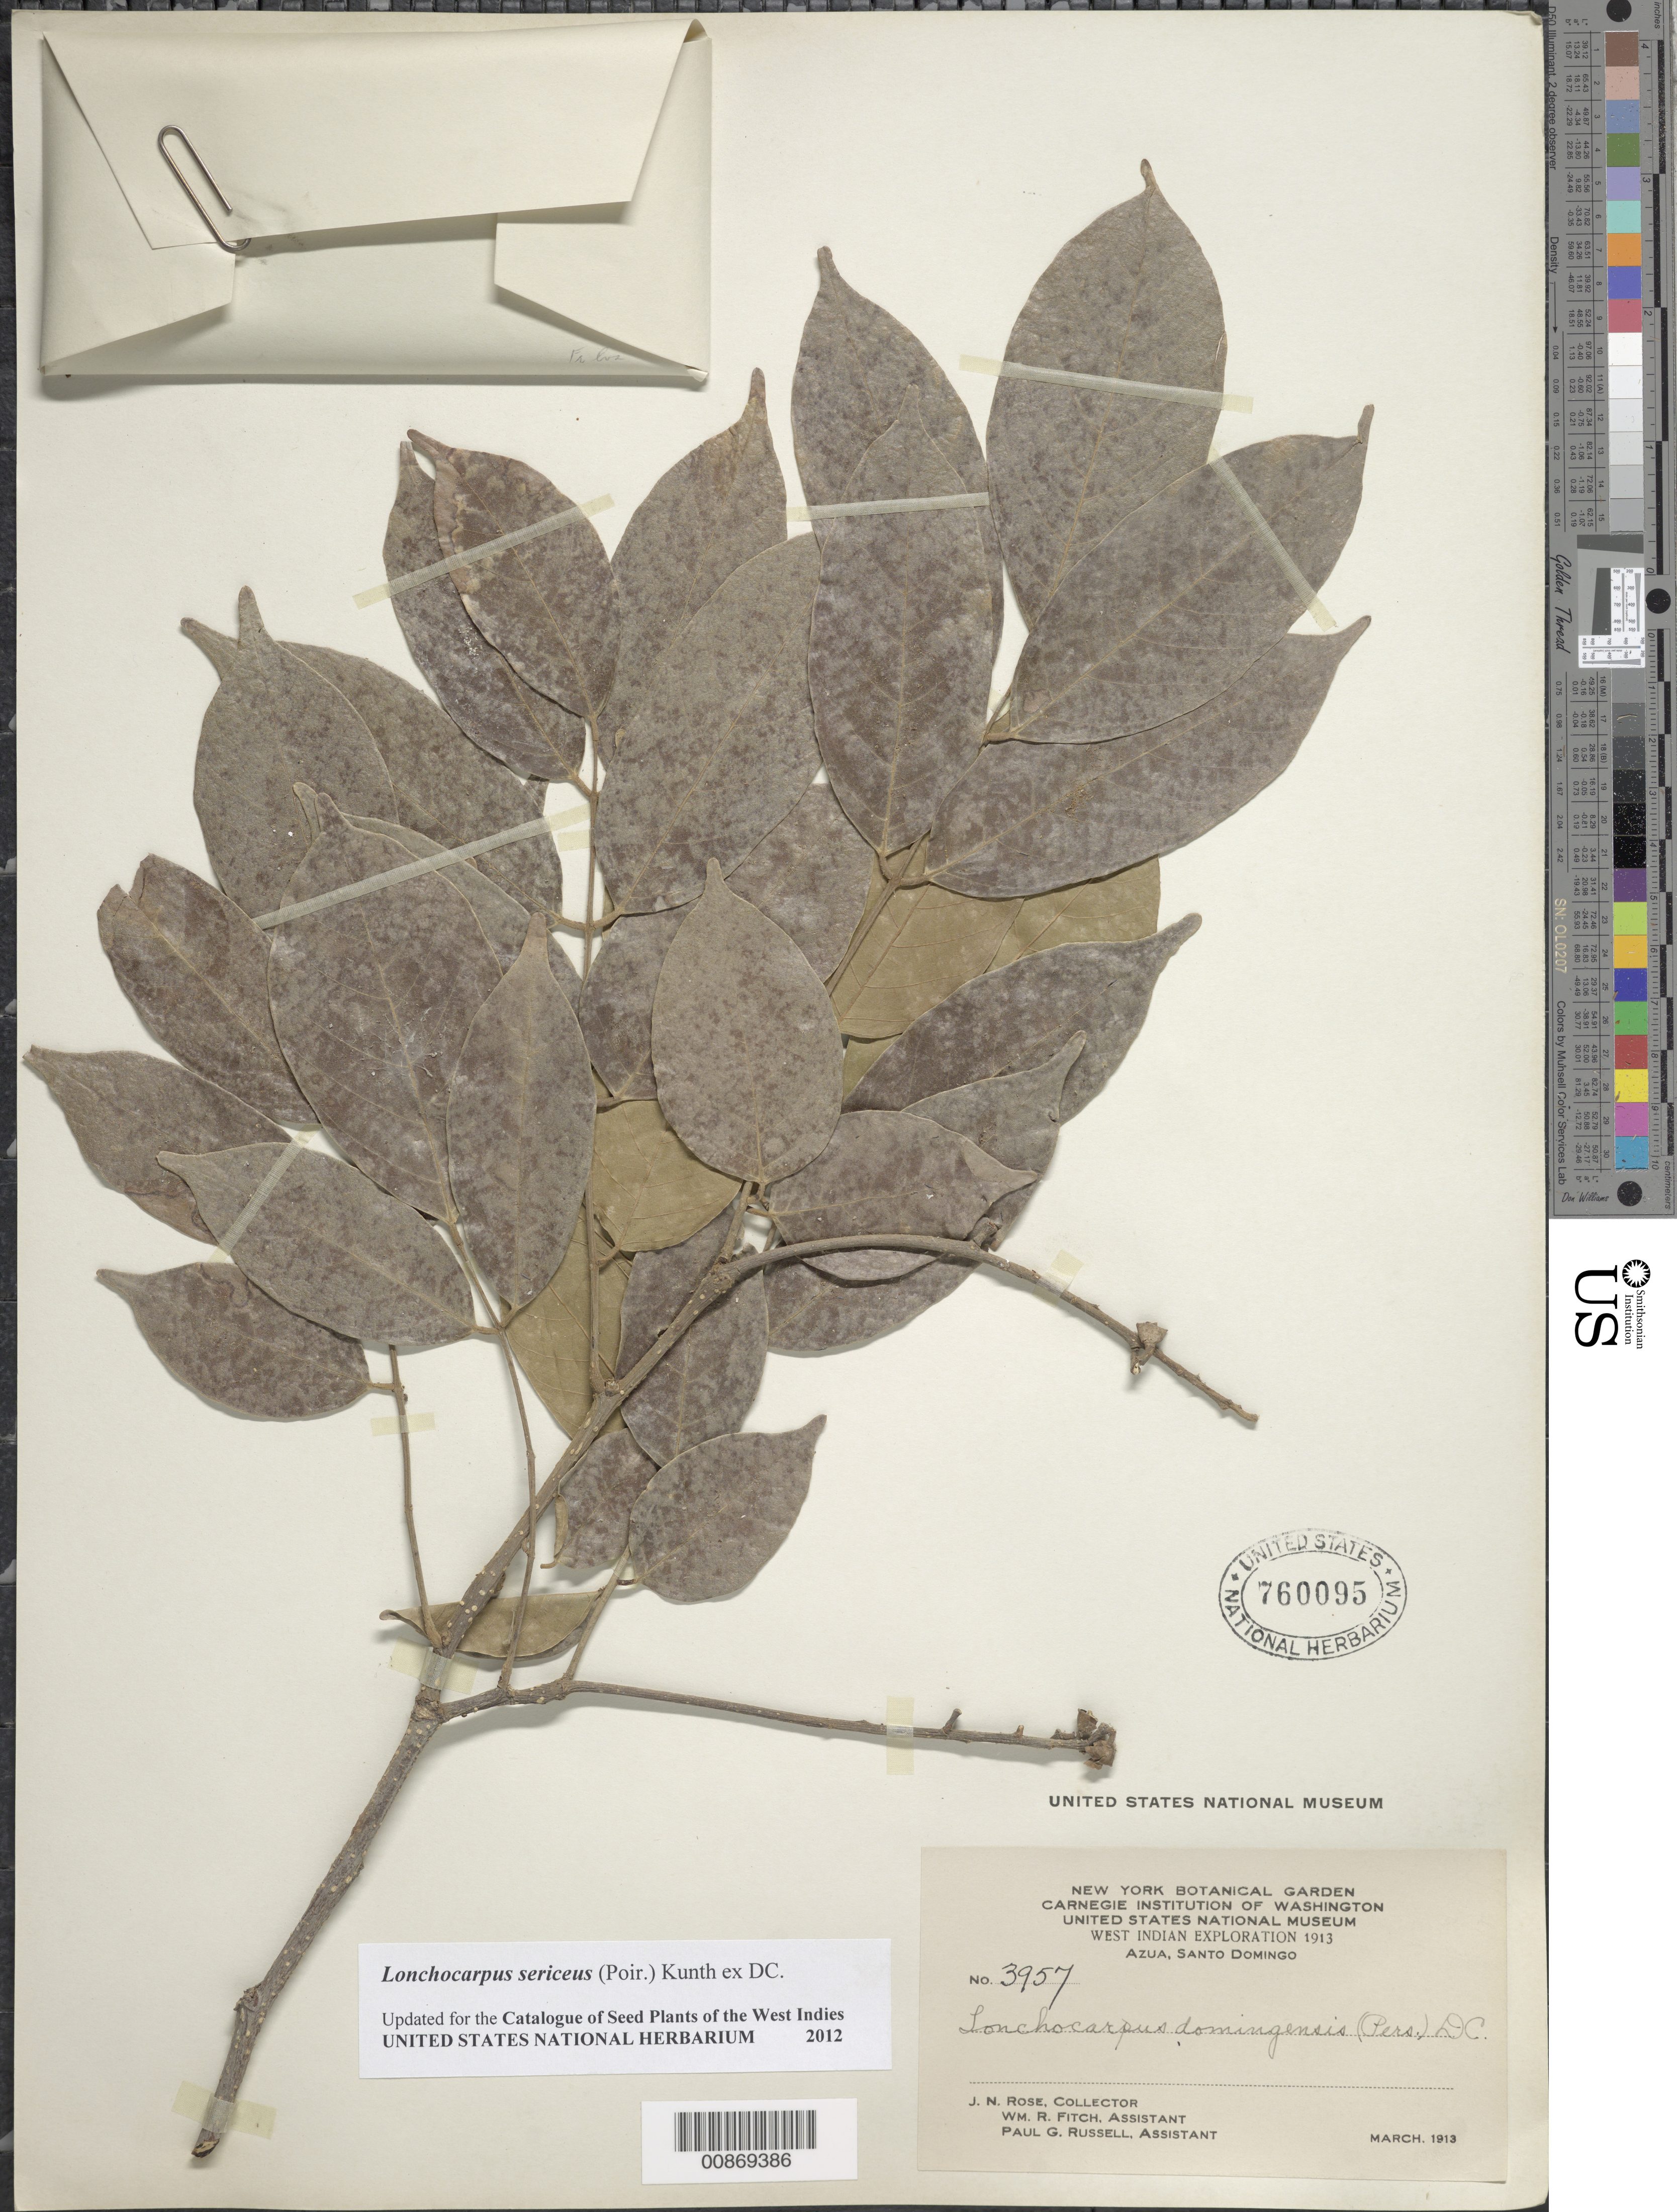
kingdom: Plantae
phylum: Tracheophyta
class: Magnoliopsida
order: Fabales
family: Fabaceae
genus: Lonchocarpus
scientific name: Lonchocarpus sericeus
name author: (Poir.) Kunth ex DC.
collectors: J. N. Rose, W. R. Fitch & P. G. Russell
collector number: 3957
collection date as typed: Mar 1913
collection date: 1913-03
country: Dominican Republic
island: Hispaniola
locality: Azua, Santo Domingo.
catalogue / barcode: US 760095